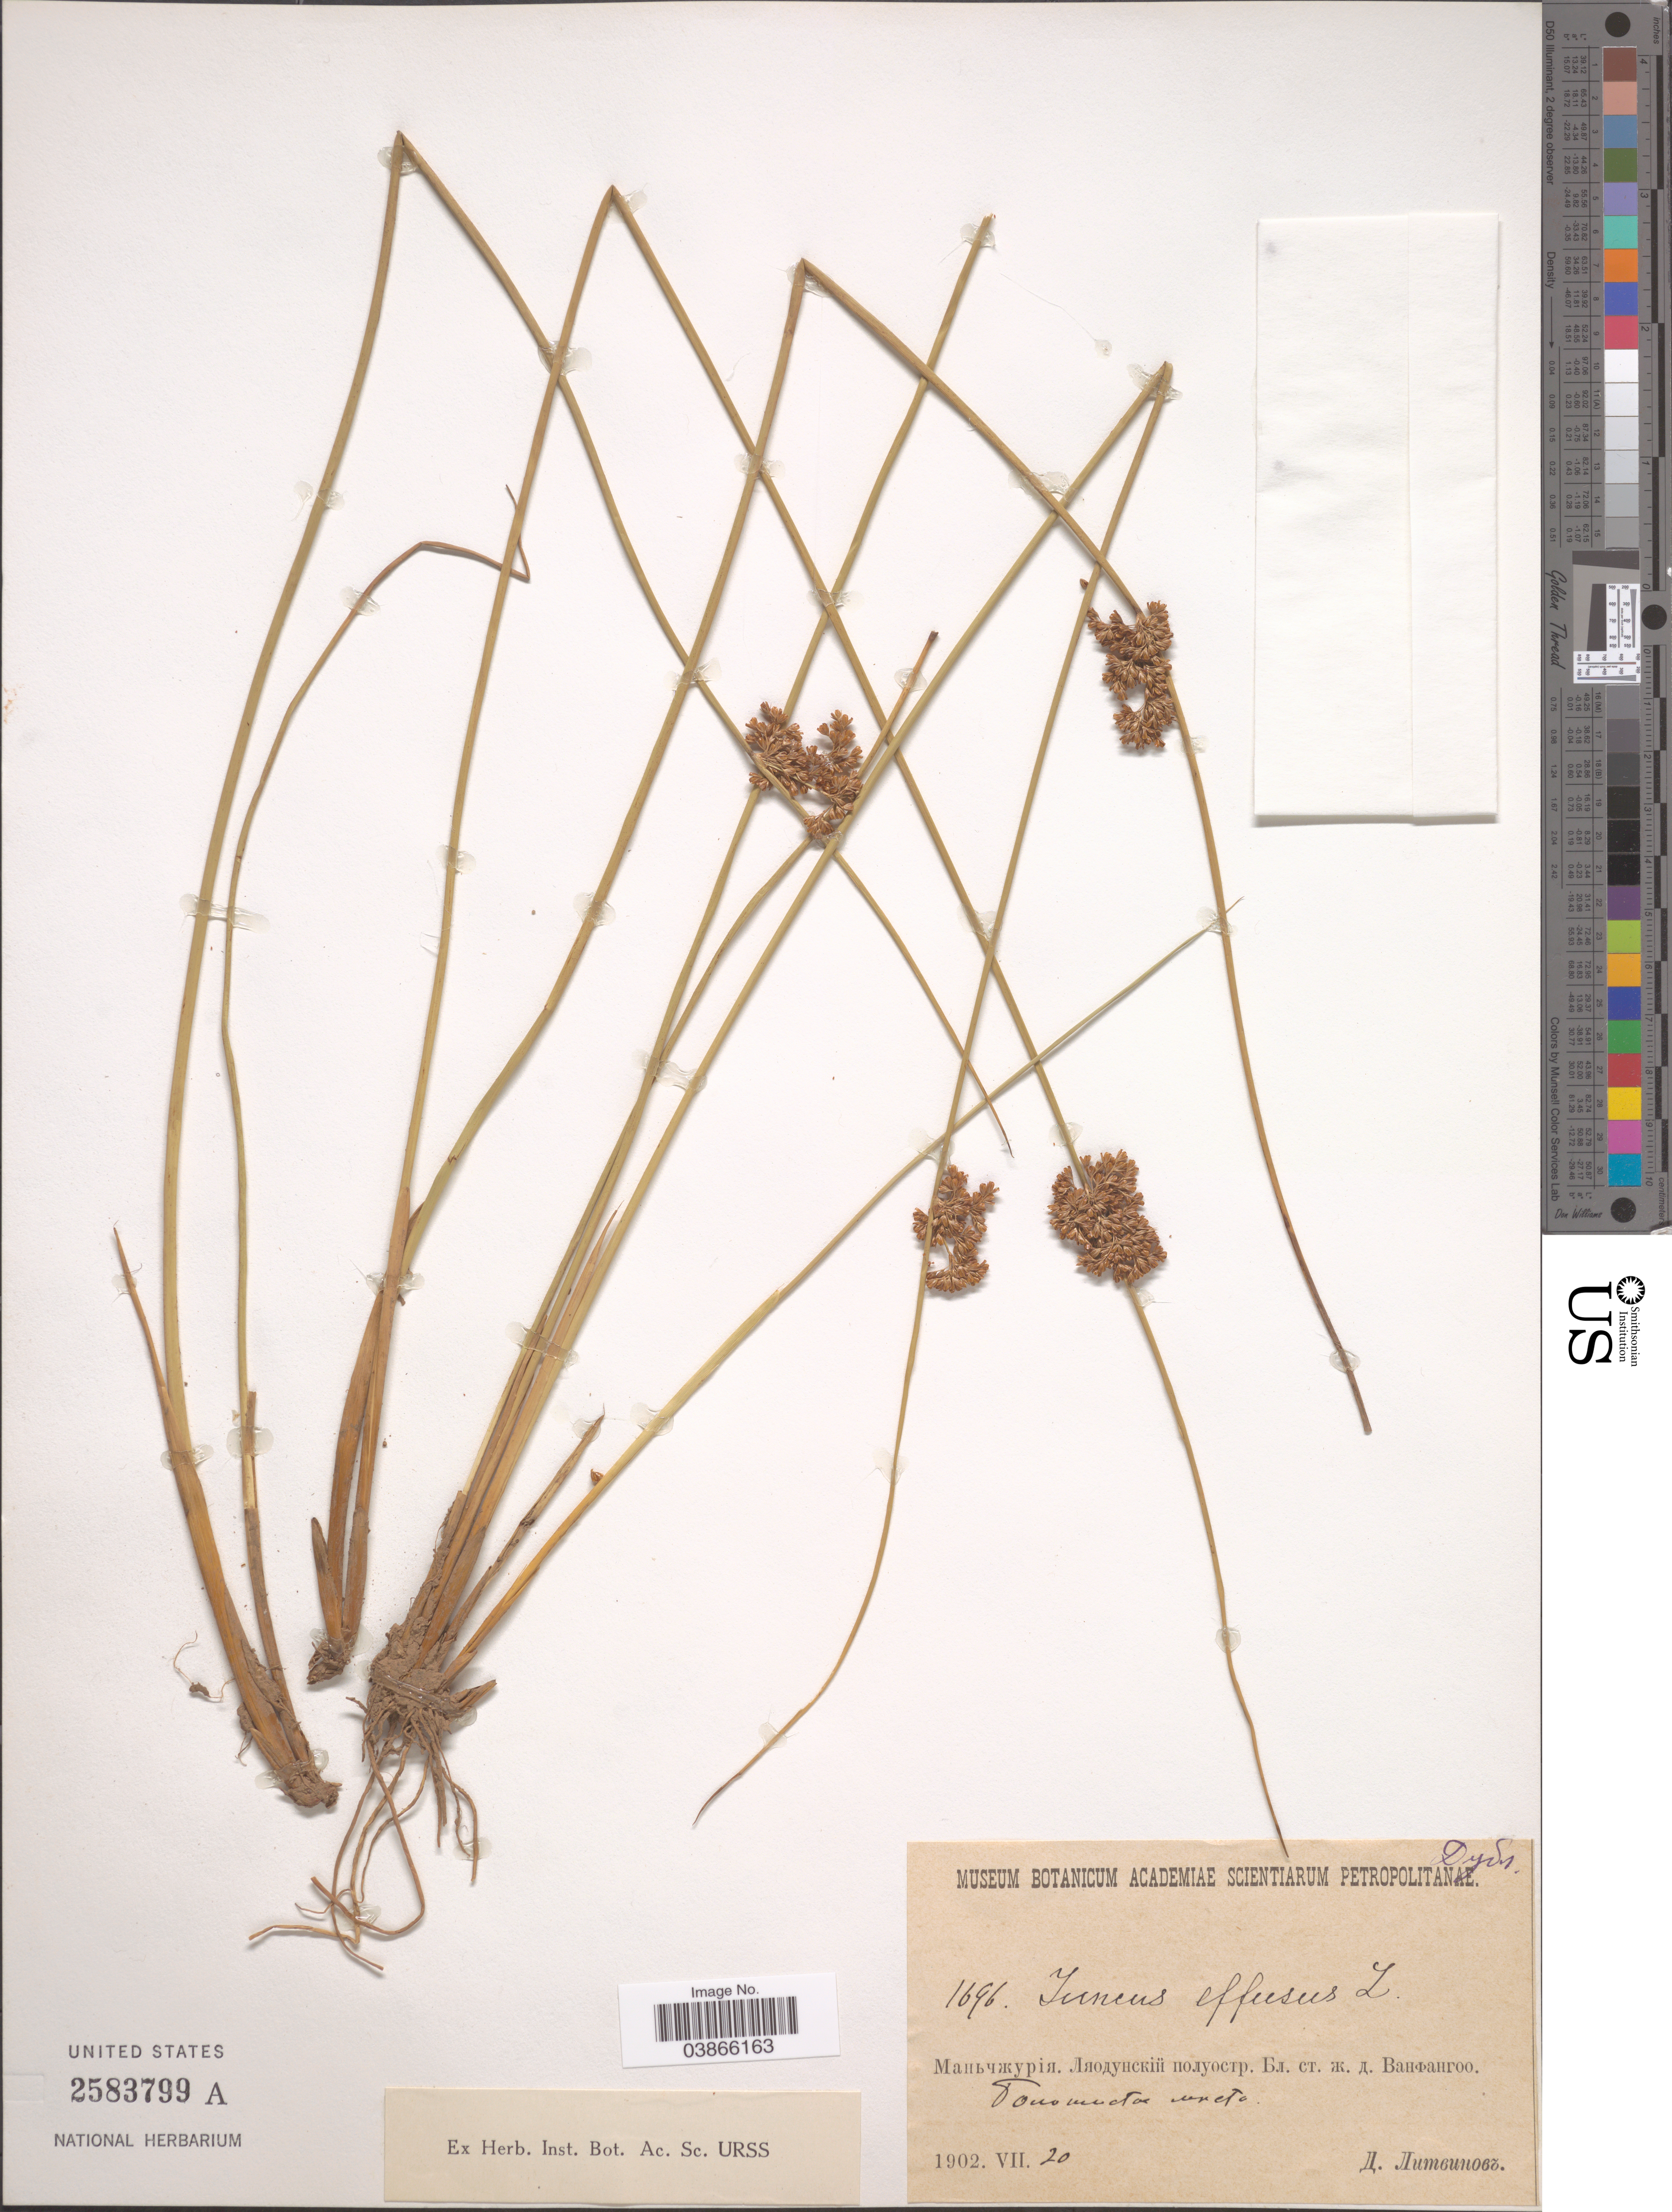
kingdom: Plantae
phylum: Tracheophyta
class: Liliopsida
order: Poales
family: Juncaceae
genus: Juncus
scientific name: Juncus effusus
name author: L.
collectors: D. Litvinov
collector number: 1696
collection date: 1902-07-20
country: China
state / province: Liaoning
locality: Liaodong peninsula, near roadrail station Vanfangoo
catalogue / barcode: US 2583799A